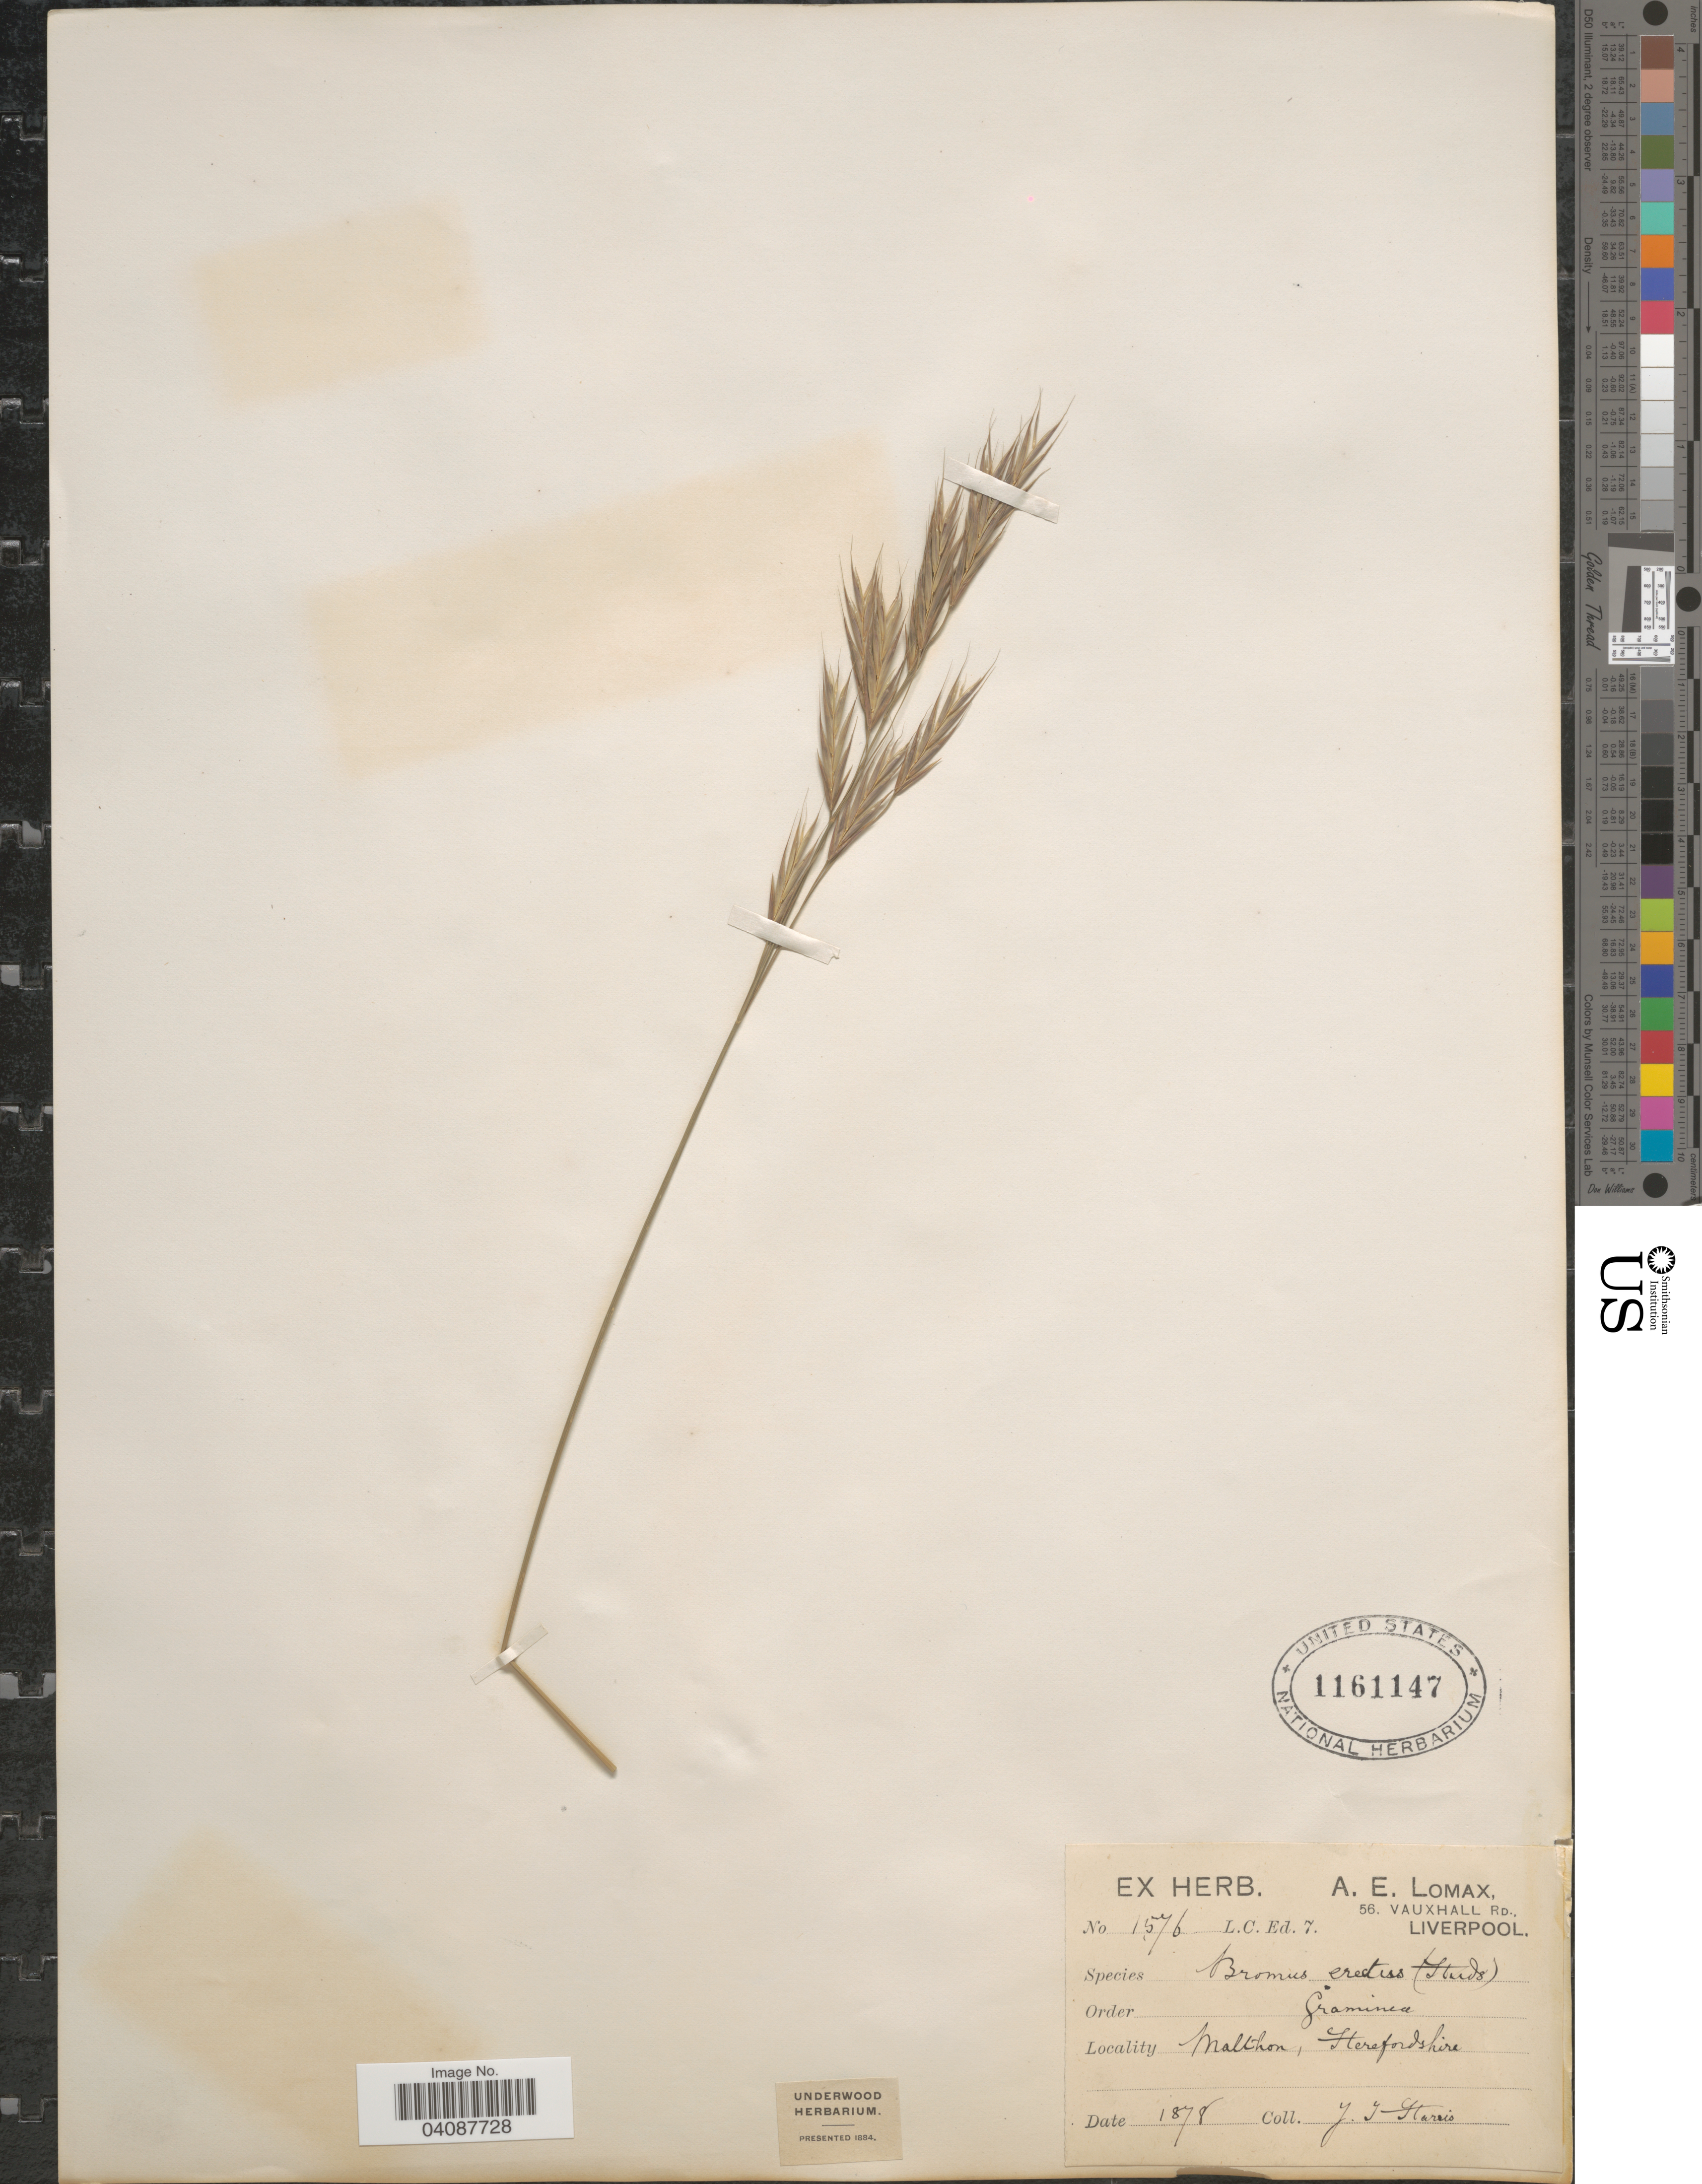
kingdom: Plantae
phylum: Tracheophyta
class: Liliopsida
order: Poales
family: Poaceae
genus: Bromus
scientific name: Bromus erectus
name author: Huds.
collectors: J. T. Harris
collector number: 1576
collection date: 1878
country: United Kingdom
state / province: England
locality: Malthon, Herefordshire.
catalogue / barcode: US 1161147